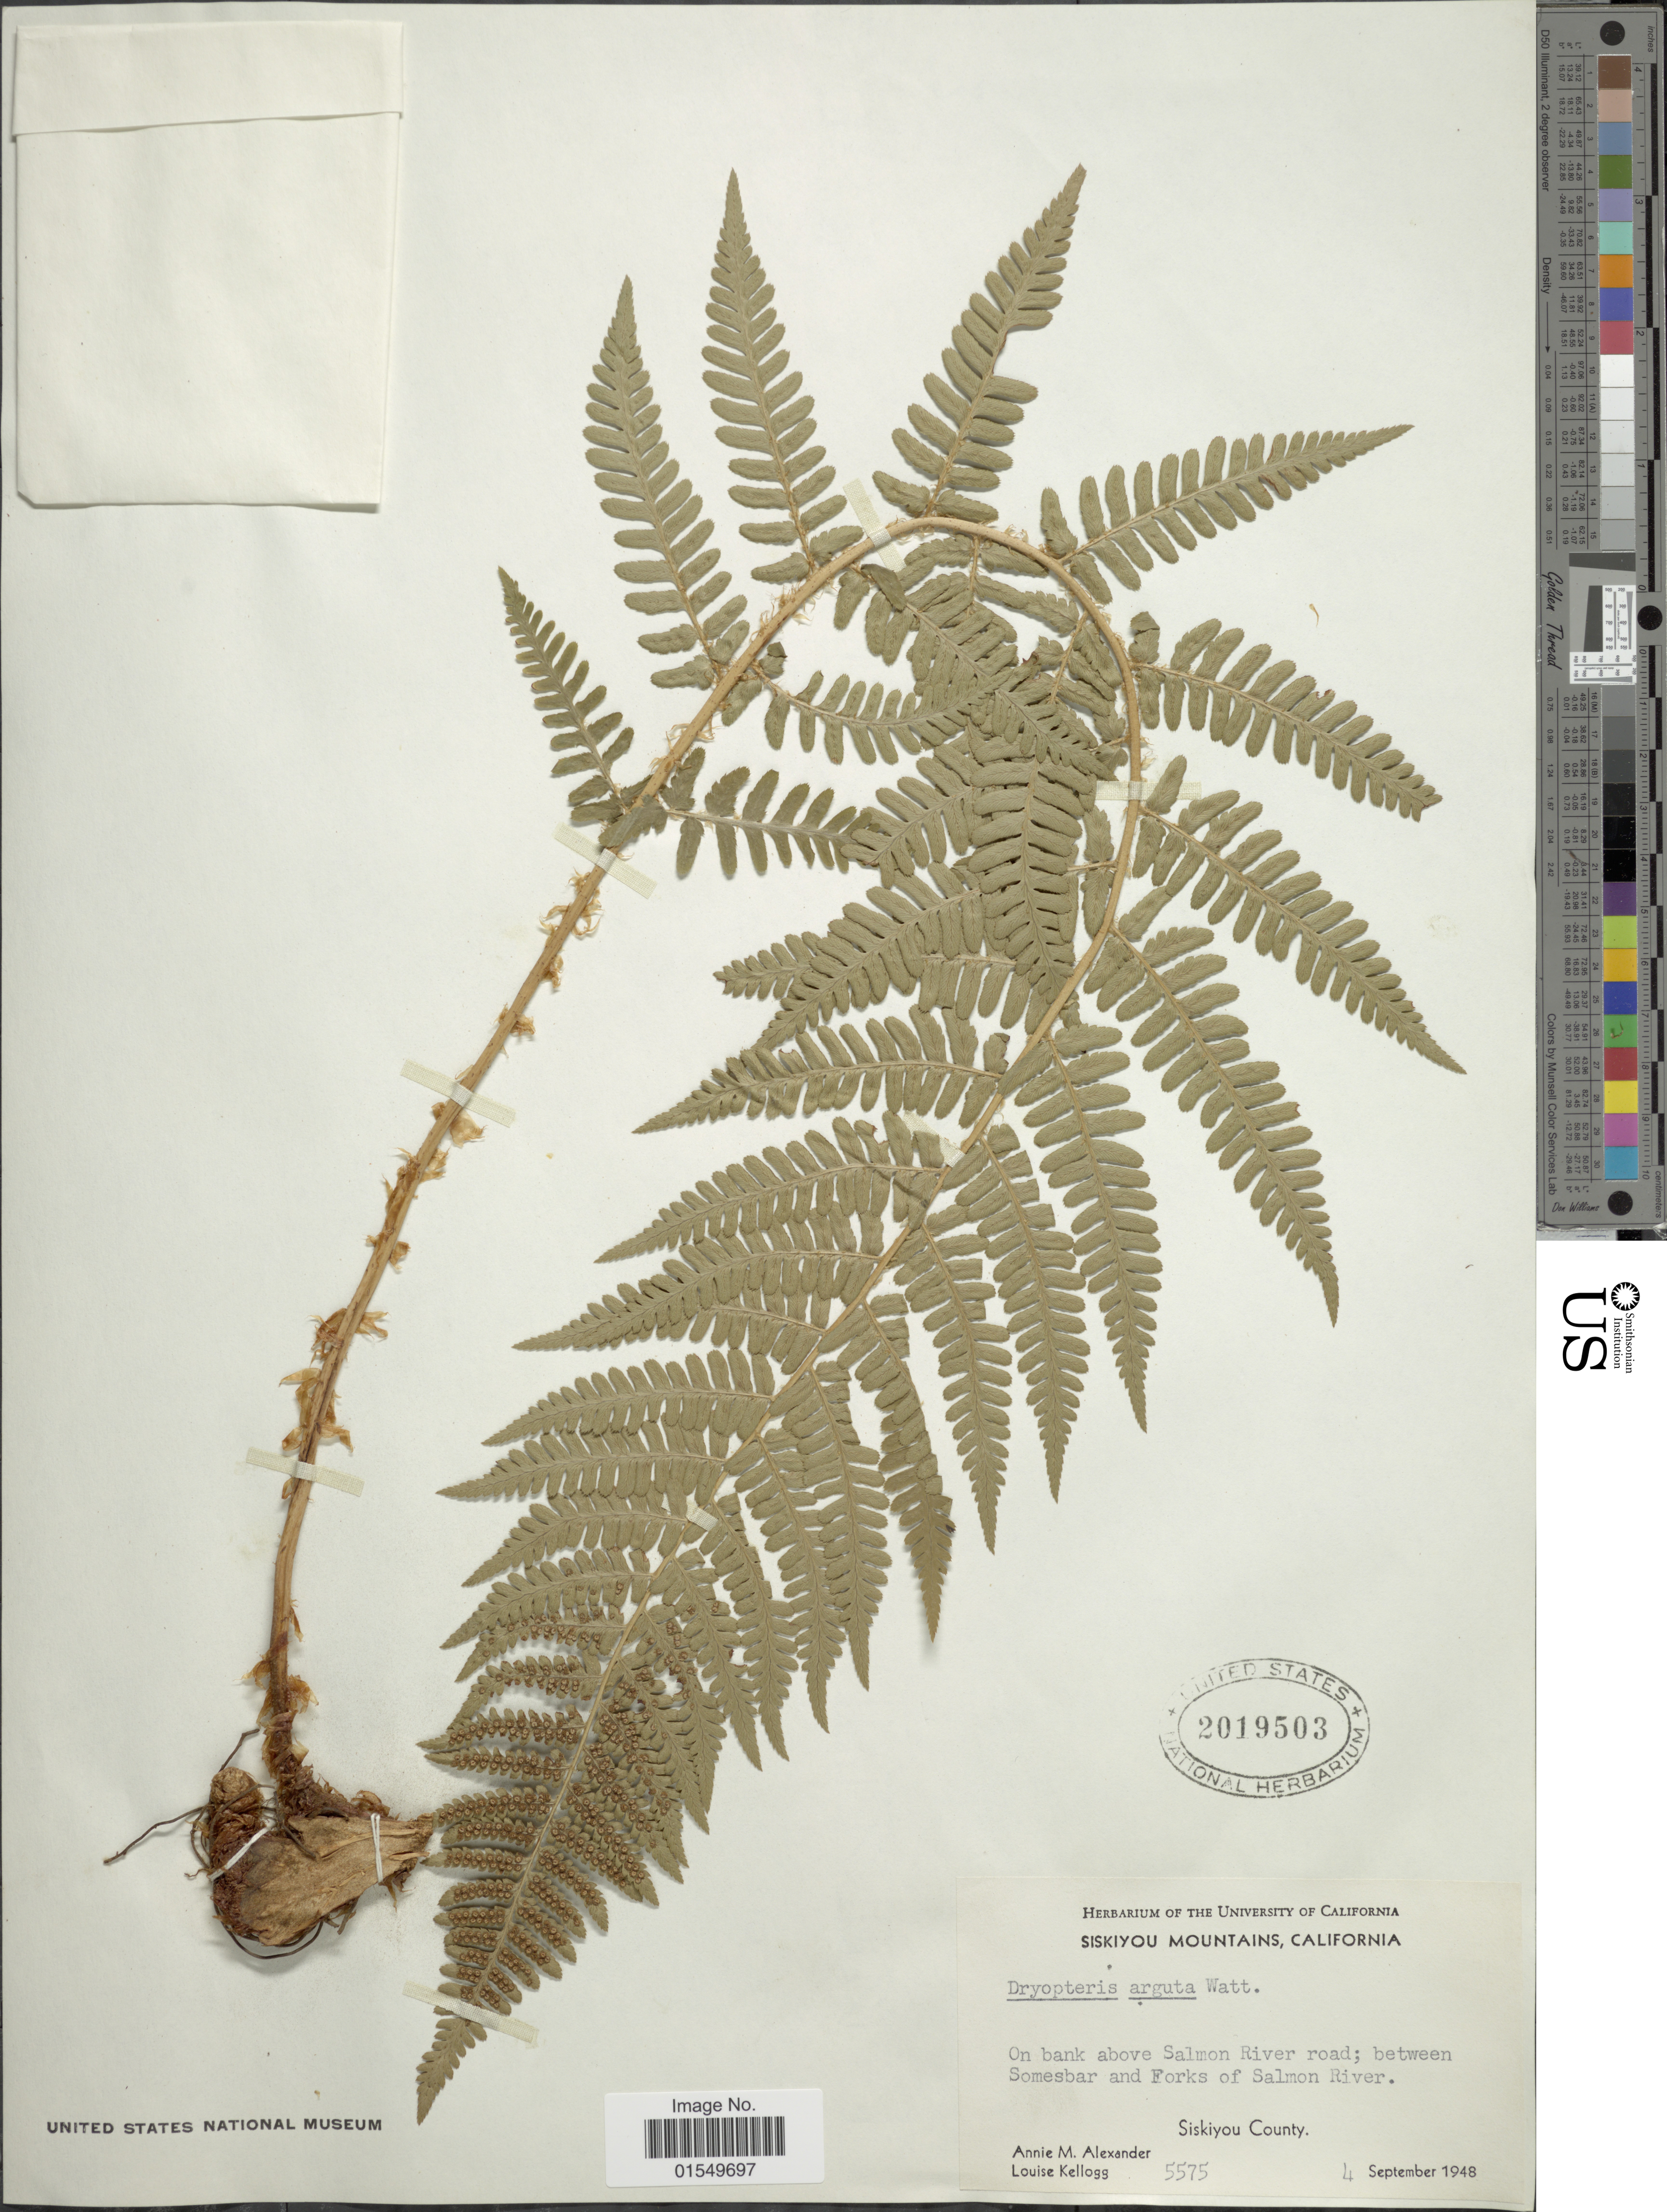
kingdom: Plantae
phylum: Tracheophyta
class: Polypodiopsida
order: Polypodiales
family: Dryopteridaceae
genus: Dryopteris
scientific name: Dryopteris arguta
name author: (Kaulf.) Maxon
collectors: A. M. Alexander & L. Kellogg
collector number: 5575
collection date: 1948-09-04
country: United States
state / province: California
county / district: Siskiyou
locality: Siskiyou Mountains, on banks above Salmon River road; between Somesbar and Forks of Salmon River, Siskiyou County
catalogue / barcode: US 2019503